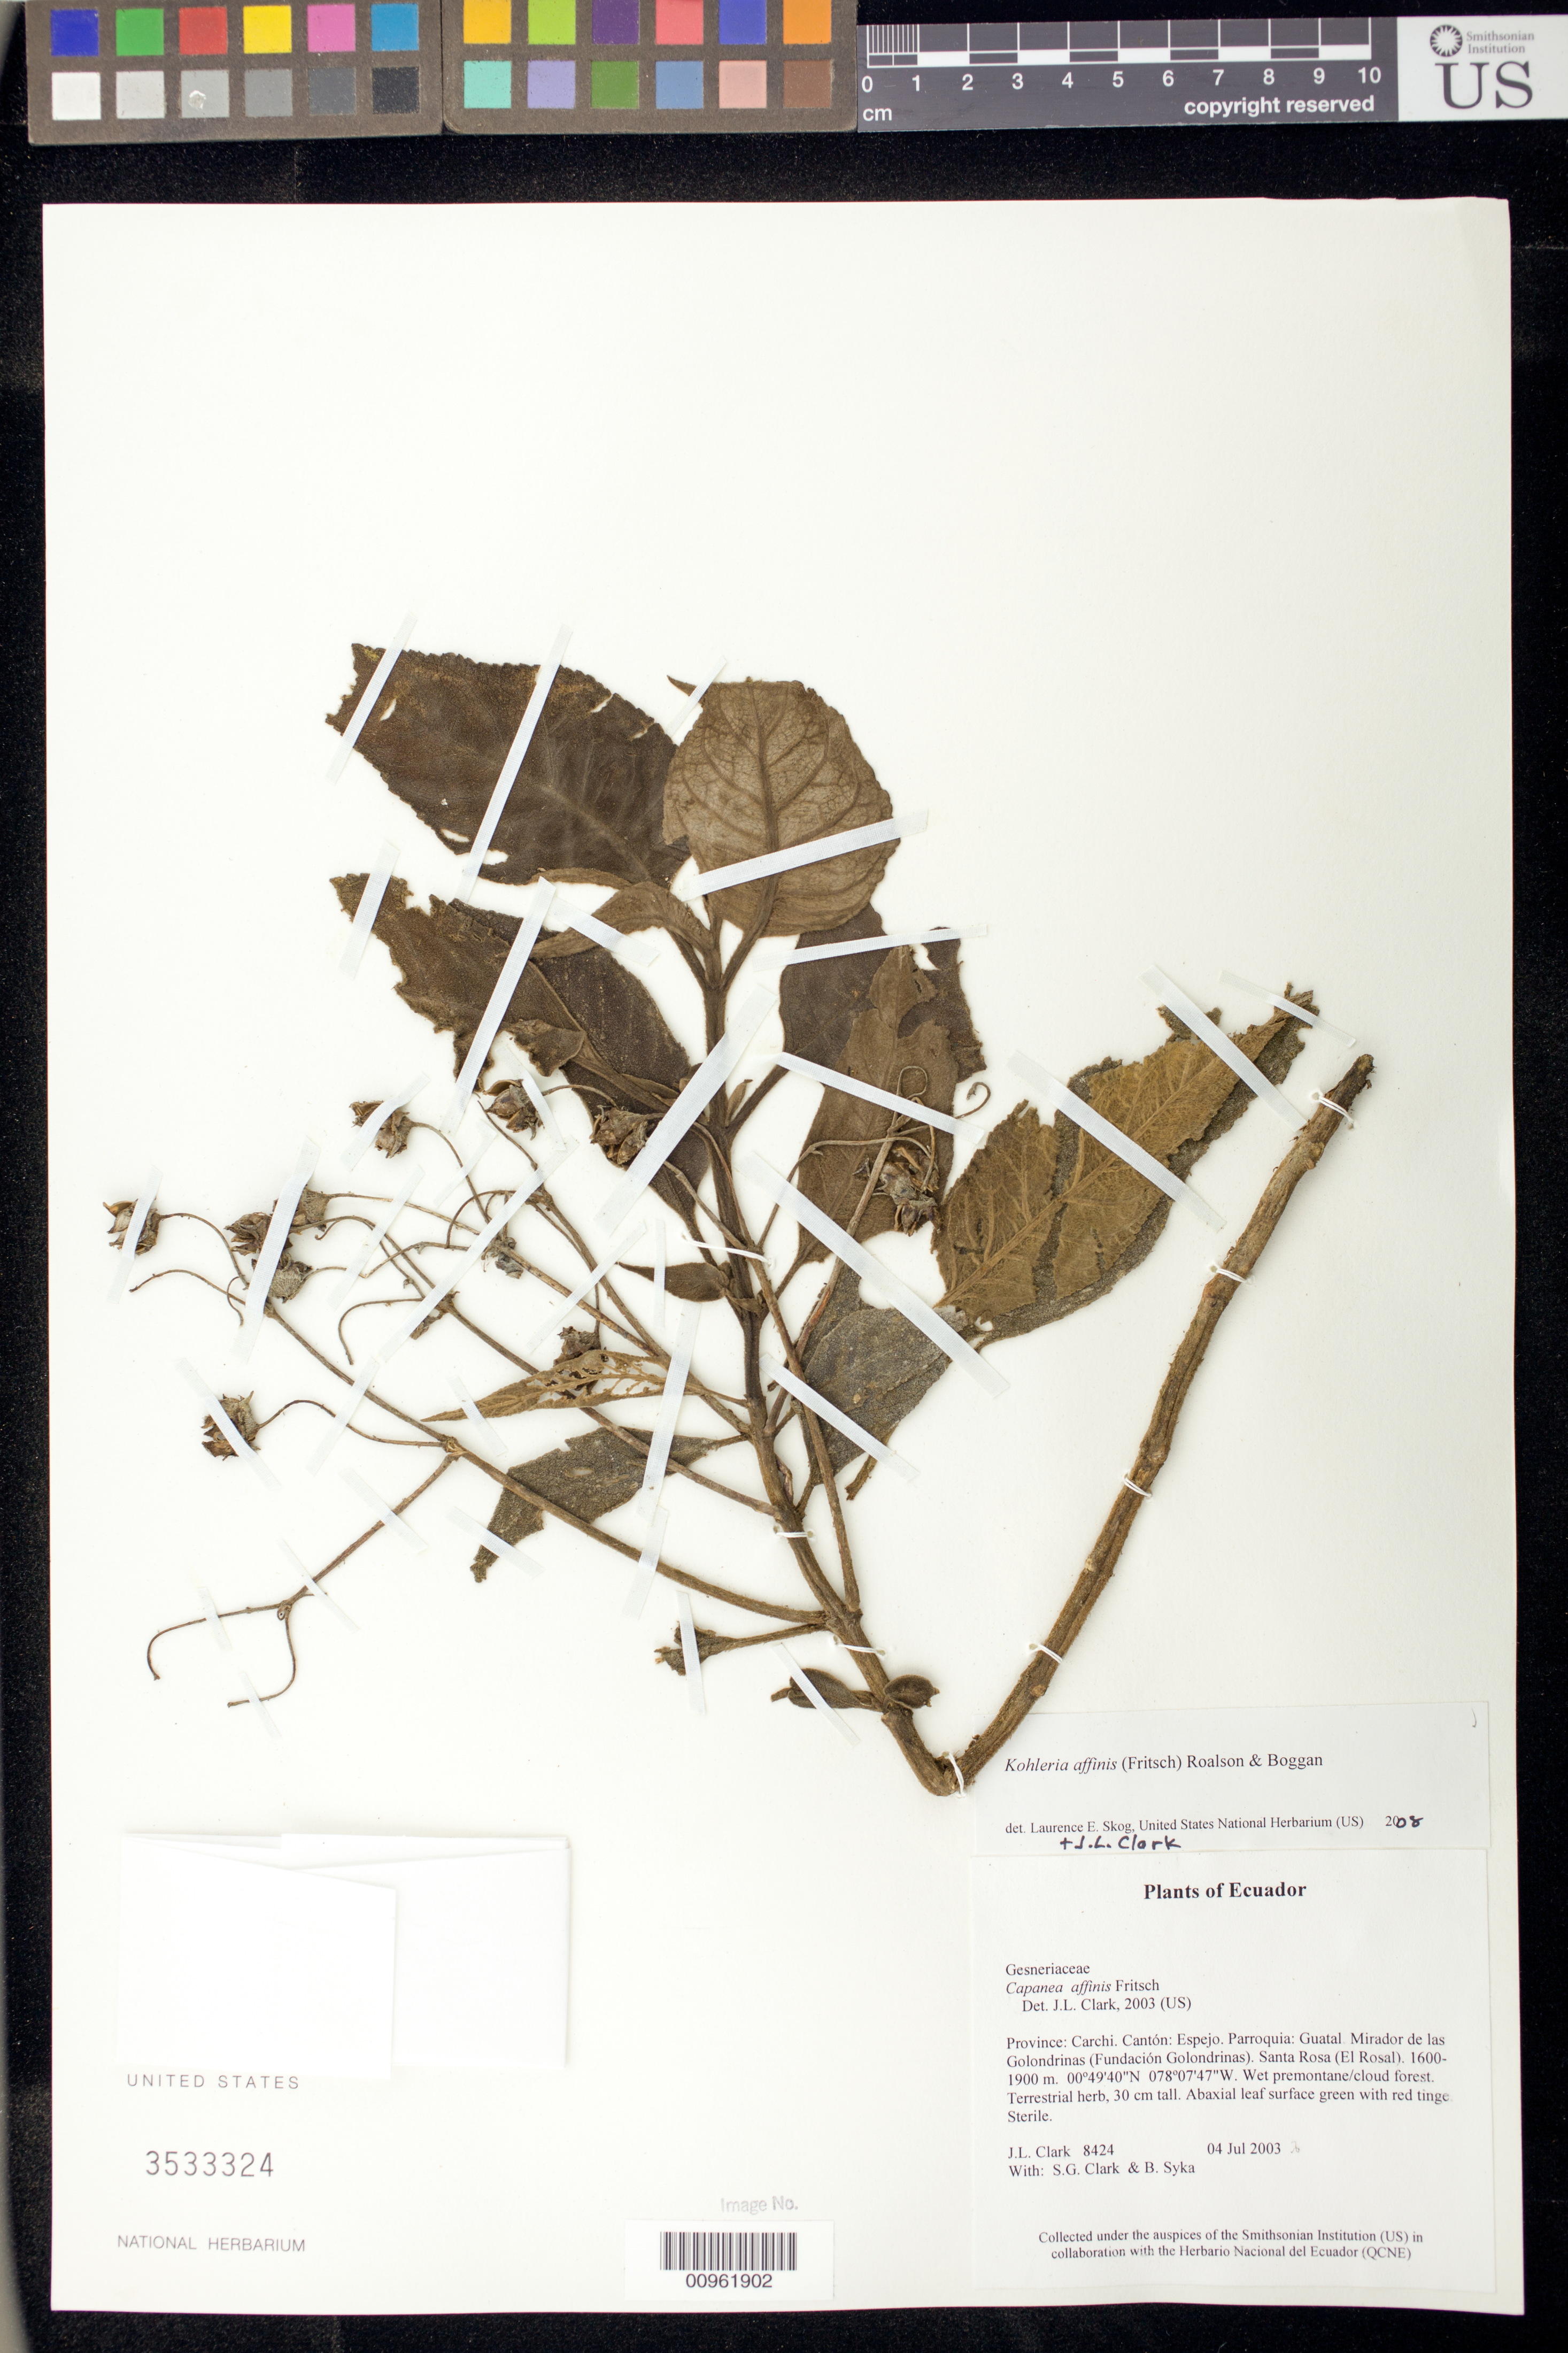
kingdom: Plantae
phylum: Tracheophyta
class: Magnoliopsida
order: Lamiales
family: Gesneriaceae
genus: Kohleria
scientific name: Kohleria affinis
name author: (Fritsch) Roalson & Boggan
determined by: Clark, J. L.; Skog, Laurence E.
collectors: J. L. Clark, S. G. Clark & B. Syka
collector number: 8424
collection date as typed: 04 Jul 2003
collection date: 2003-07-04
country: Ecuador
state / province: Carchi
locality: Espejo. Parroquia: Guatal. Mirador de las Golondrinas (Fundación Golondrinas). Santa Rosa (El Rosal).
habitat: Wet premontane/cloud forest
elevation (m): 1600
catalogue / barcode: US 3533324